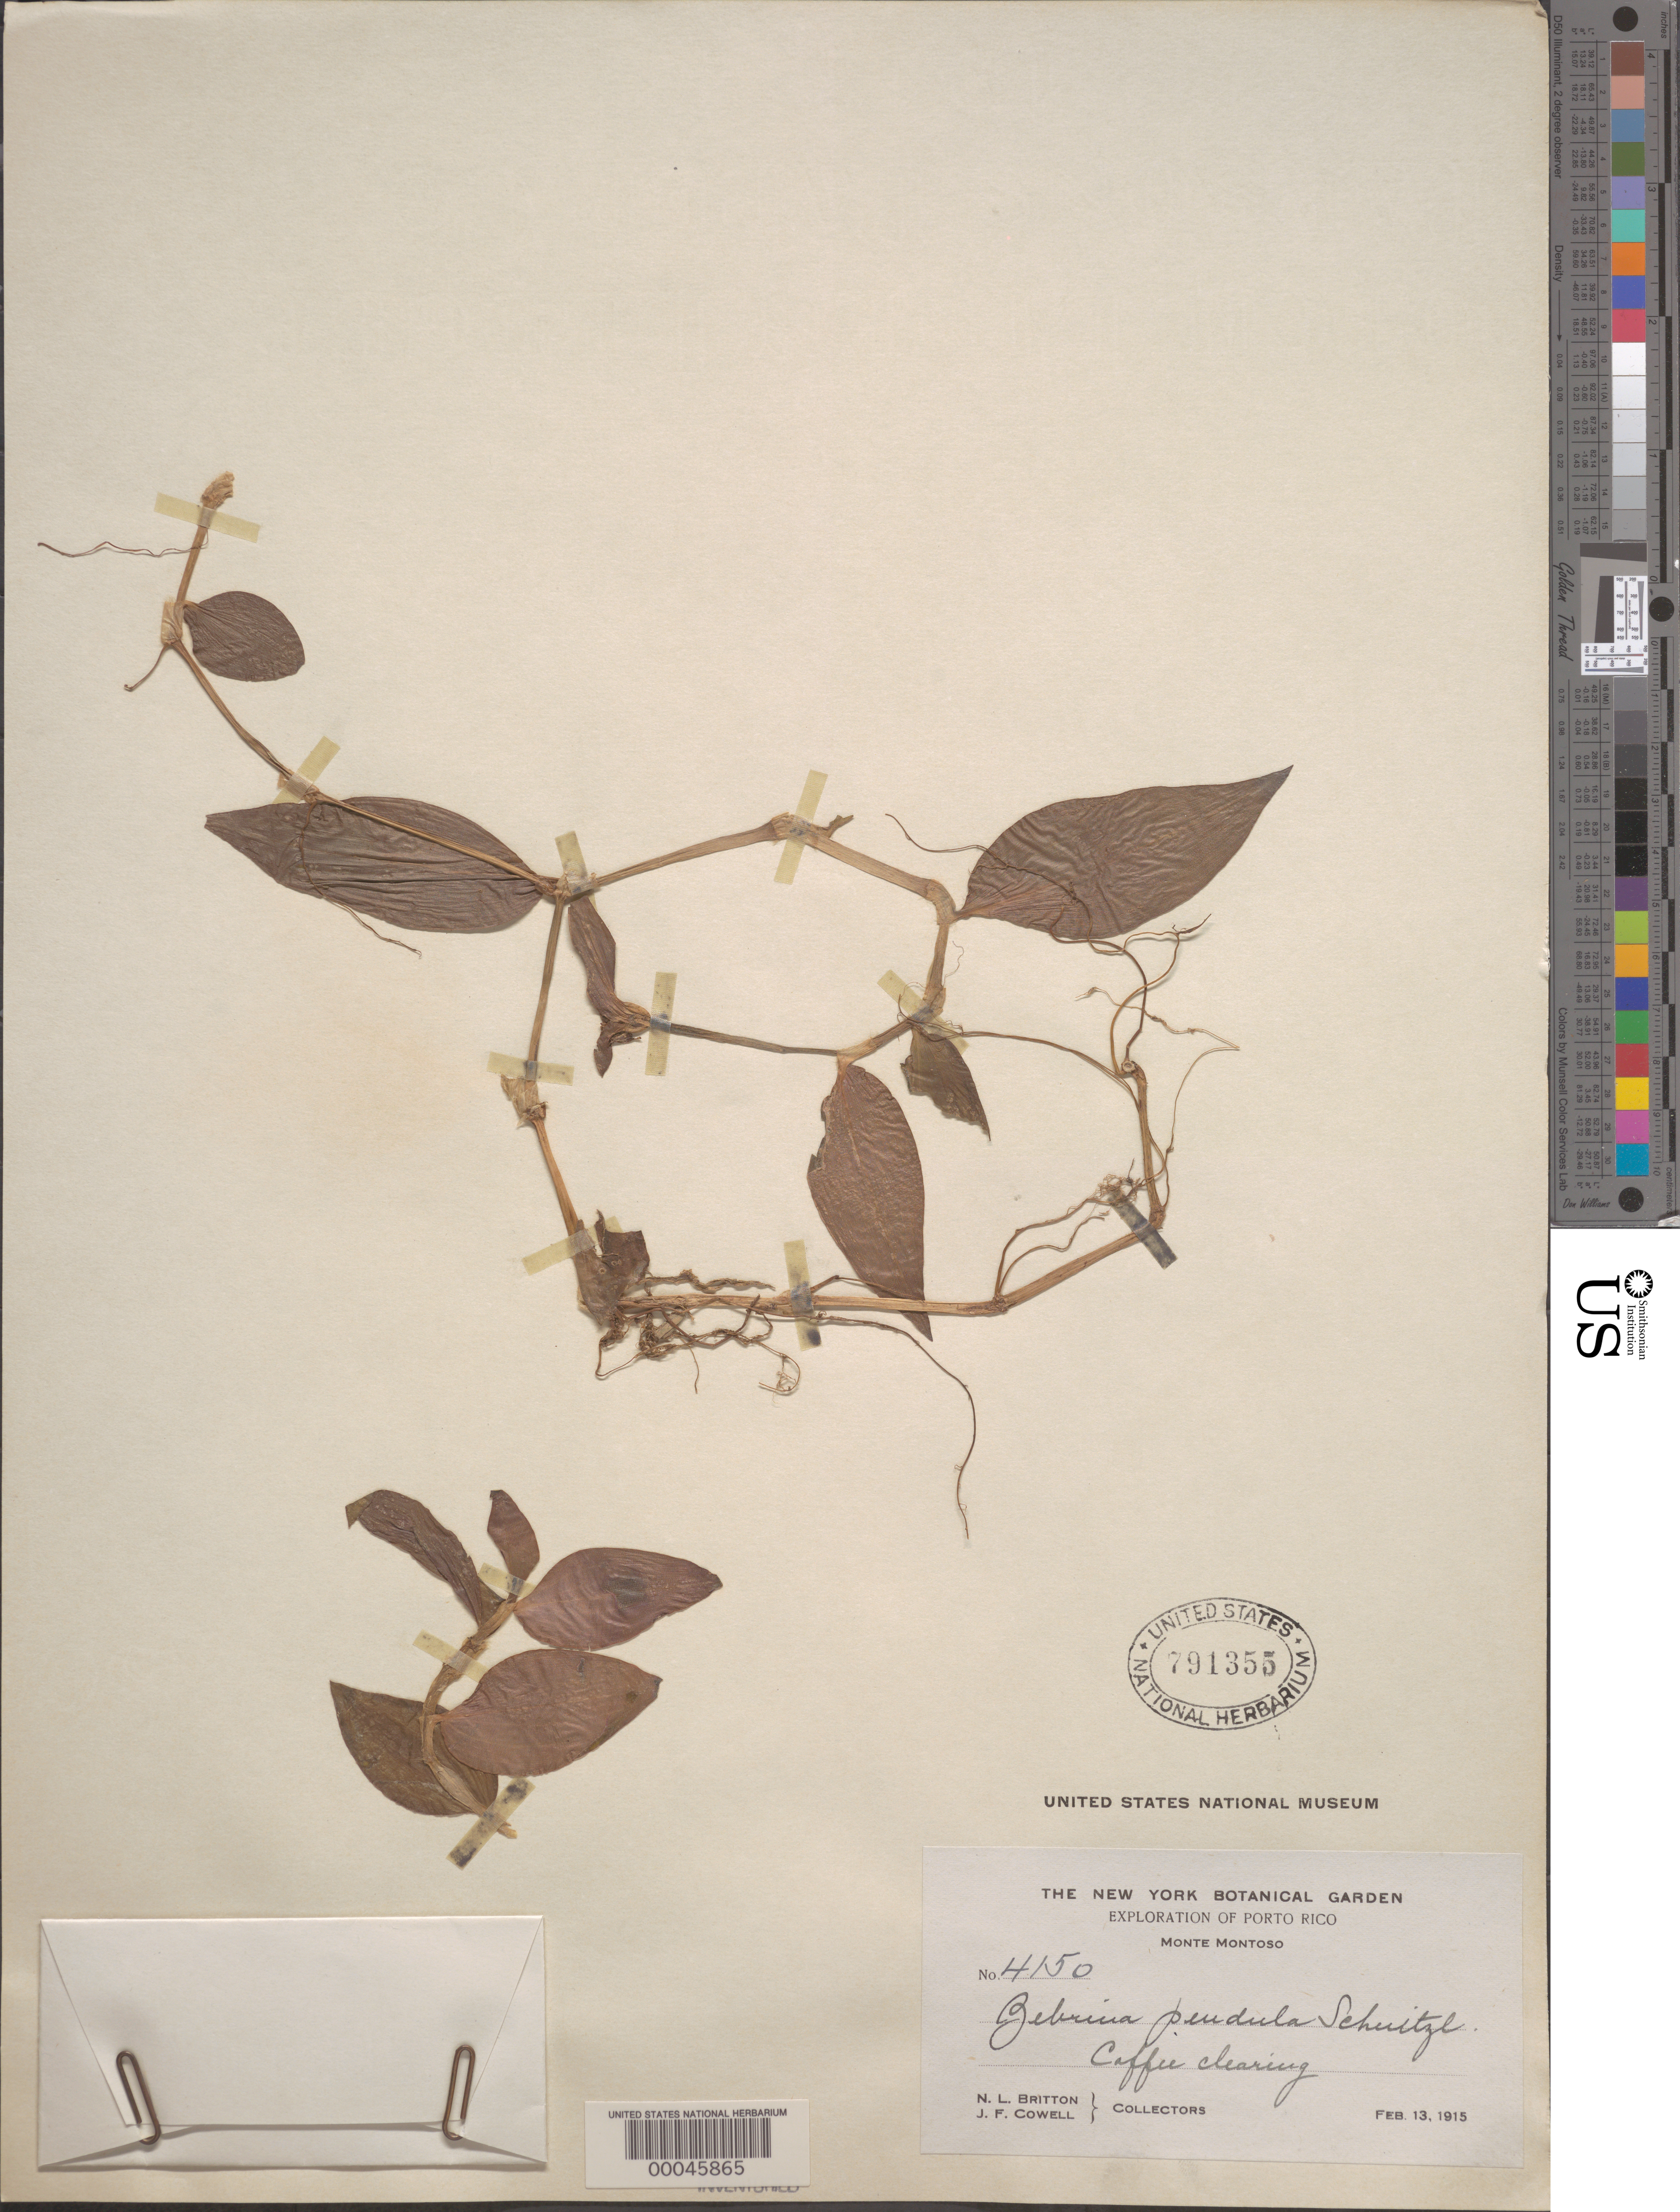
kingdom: Plantae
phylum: Tracheophyta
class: Liliopsida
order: Commelinales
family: Commelinaceae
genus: Tradescantia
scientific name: Tradescantia zebrina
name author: Bosse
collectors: N. Britton & J. F. Cowell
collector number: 4150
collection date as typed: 13 Feb 1915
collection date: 1915-02-13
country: Puerto Rico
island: Greater Antilles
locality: Monte montoso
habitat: Coffee plantation clearing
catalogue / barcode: US 791355